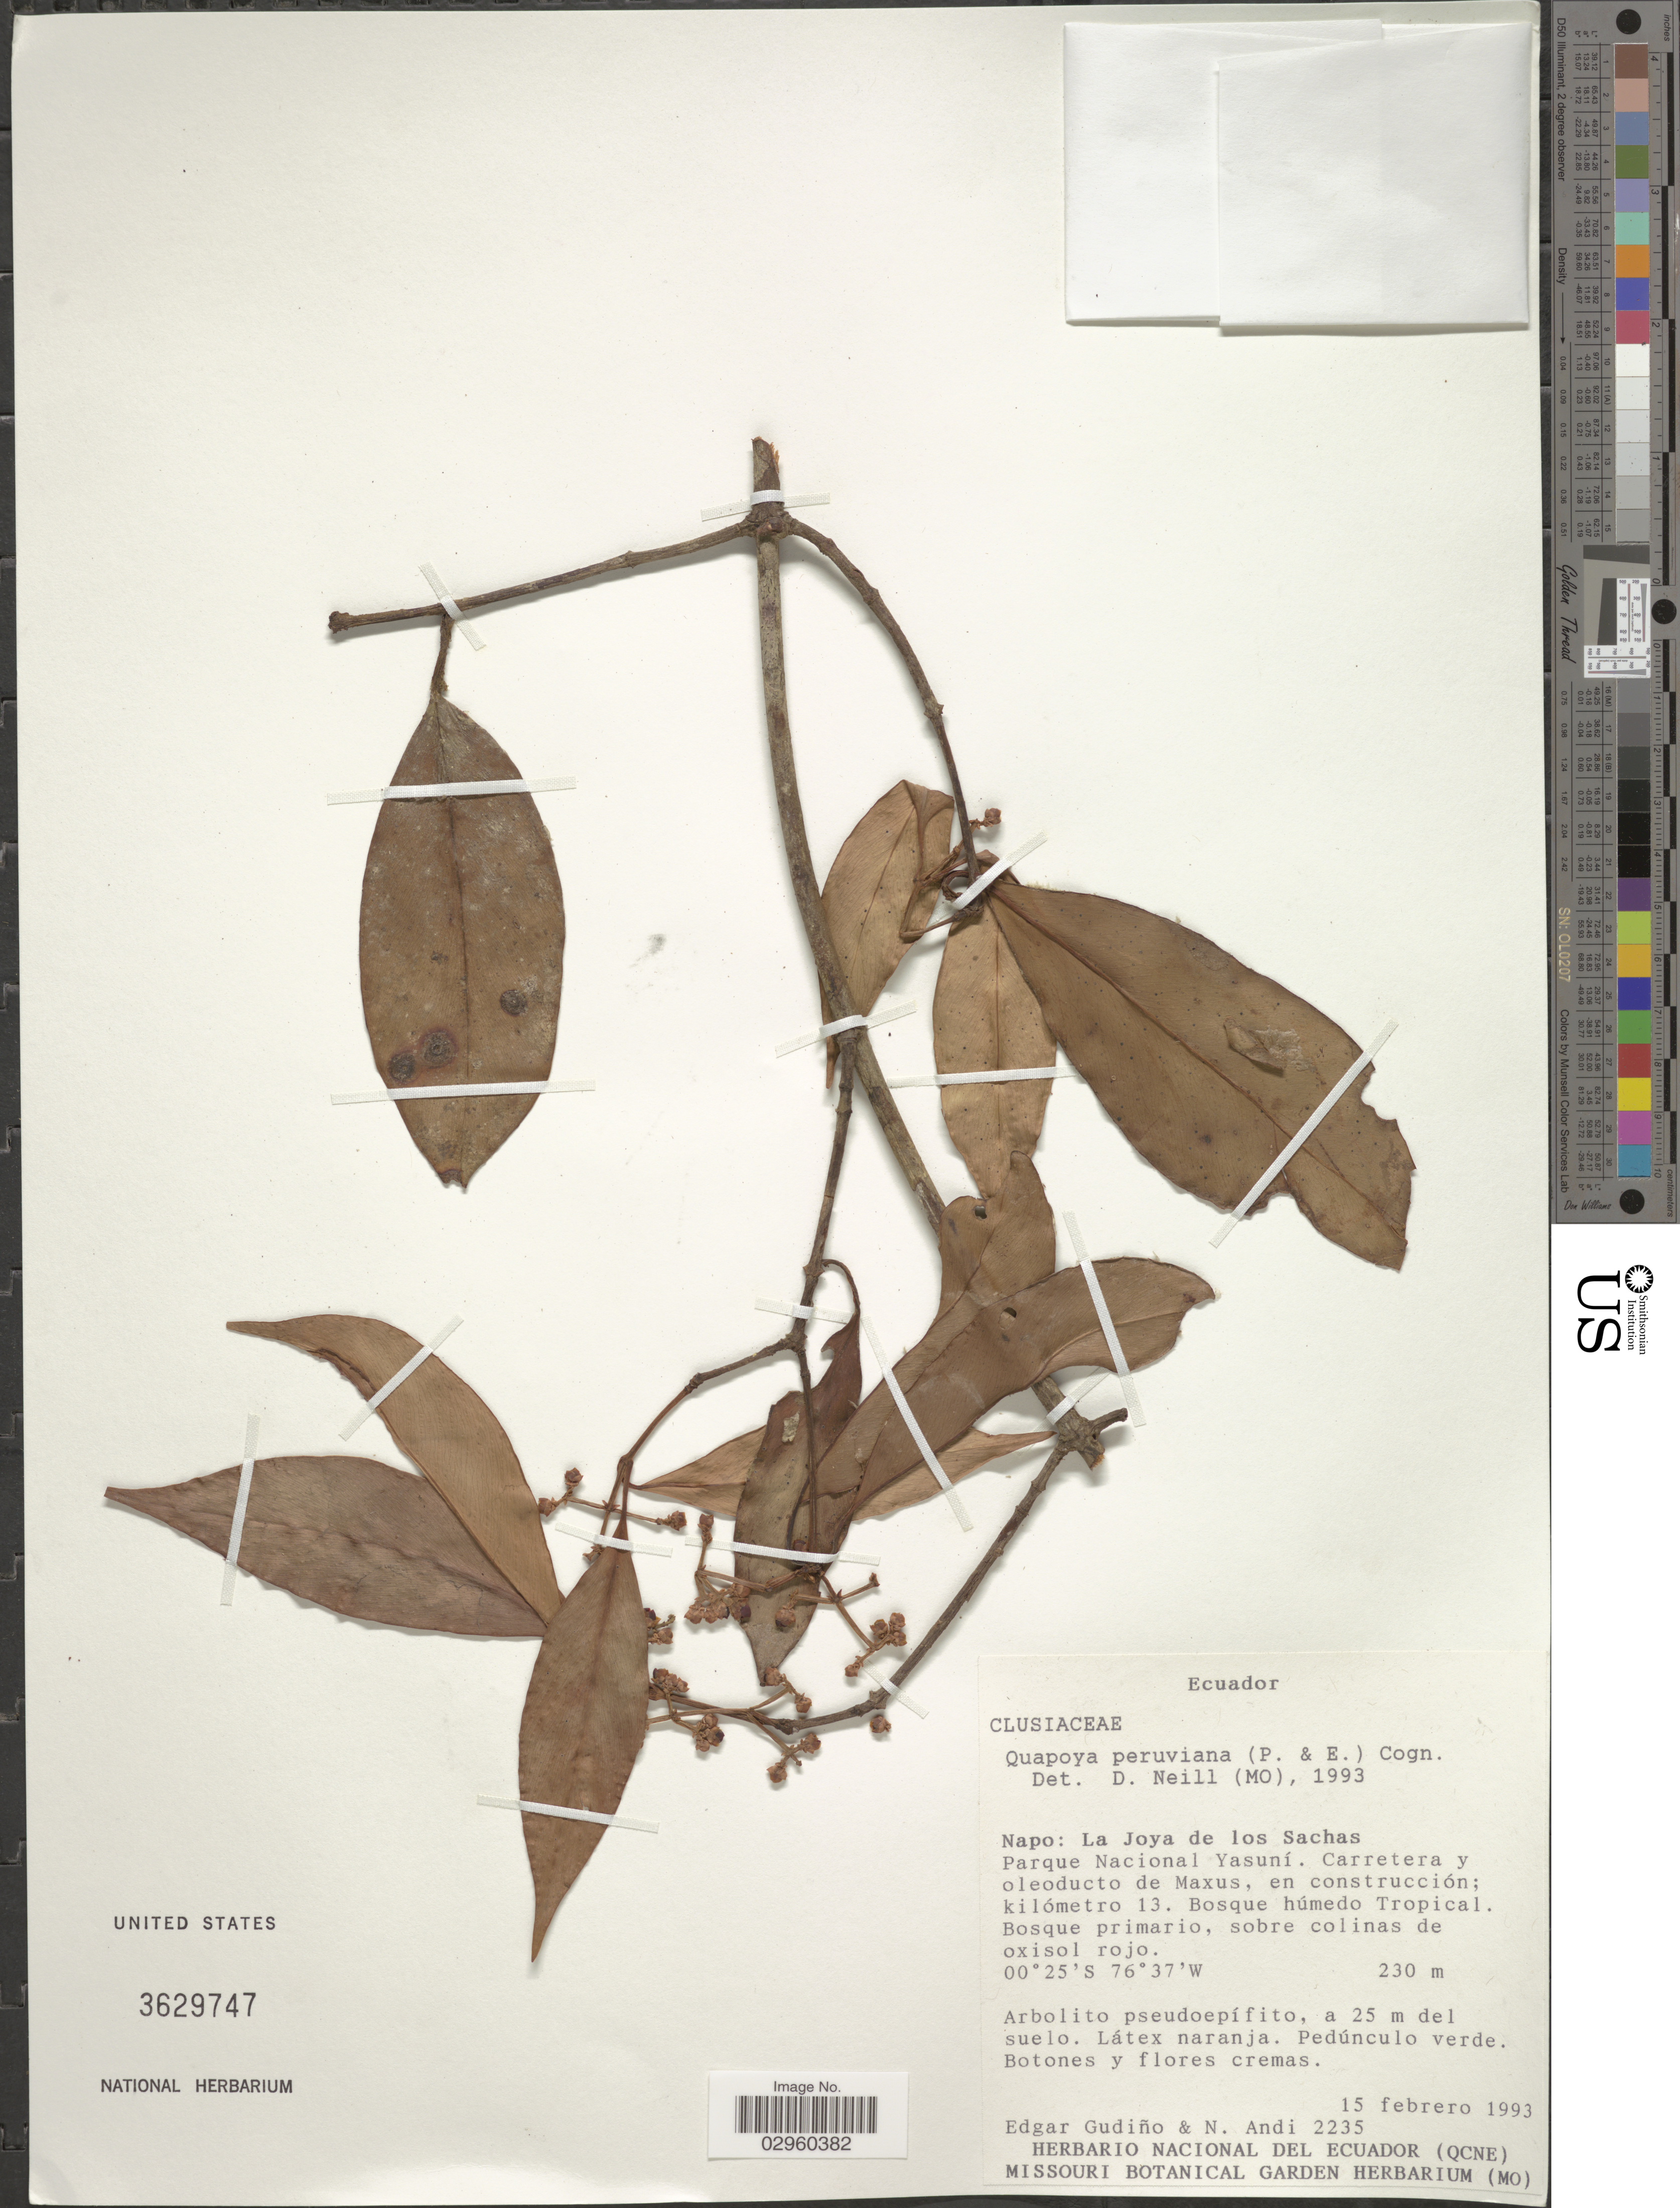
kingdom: Plantae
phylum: Tracheophyta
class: Magnoliopsida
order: Malpighiales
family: Clusiaceae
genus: Clusia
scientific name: Clusia hammeliana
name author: Pipoly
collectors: E. Gudiño & N. Andi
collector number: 2235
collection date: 1993-02-15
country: Ecuador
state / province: Napo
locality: Napo: La Joya de los Sachas. Parque Nacional Yasuní. Carretera y oleoducto de Maxus, en construcción; kilómetro 13.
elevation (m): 230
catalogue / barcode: US 3629747